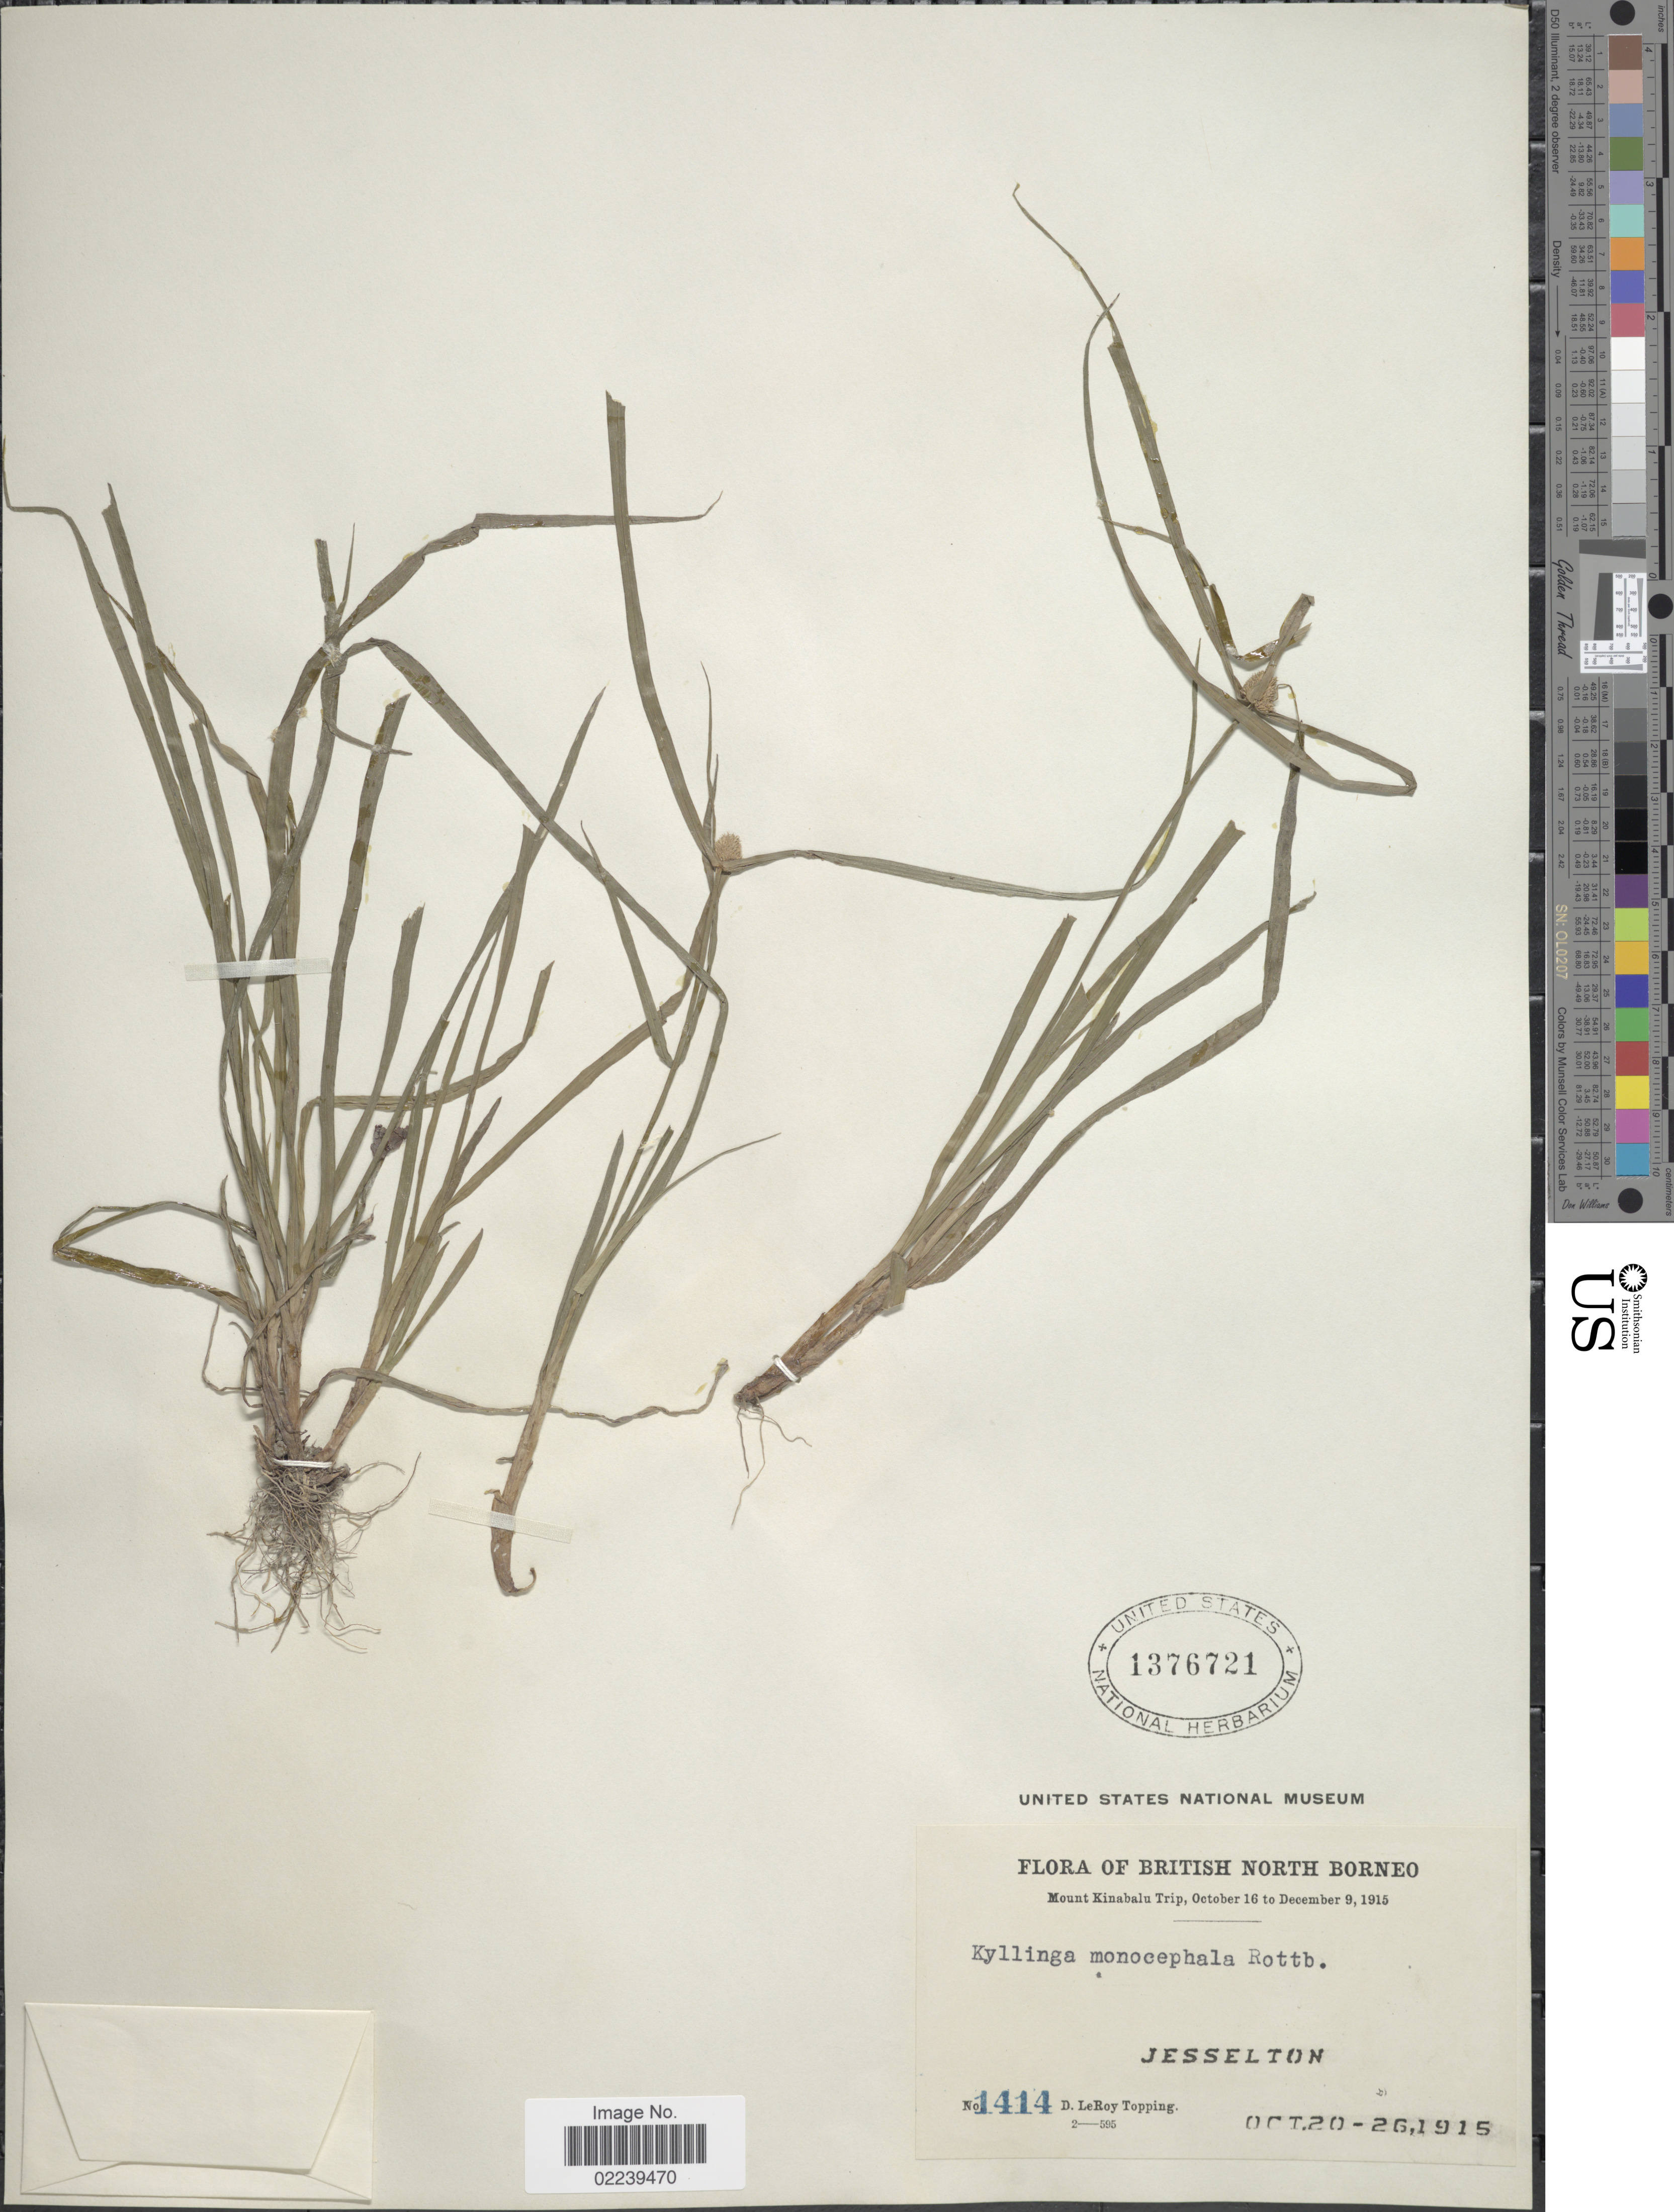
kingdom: Plantae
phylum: Tracheophyta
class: Liliopsida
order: Poales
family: Cyperaceae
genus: Cyperus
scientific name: Cyperus mindorensis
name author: (Steud.) Huygh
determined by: Strong, M. T., (US), Smithsonian Institution - National Museum of Natural History (UNITED STATES)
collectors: D. L. Topping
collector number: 1414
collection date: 1915-10-20/1915-10-26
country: Malaysia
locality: British North Borneo, Mount Kinabalu Trip, Jesselton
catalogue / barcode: US 1376721